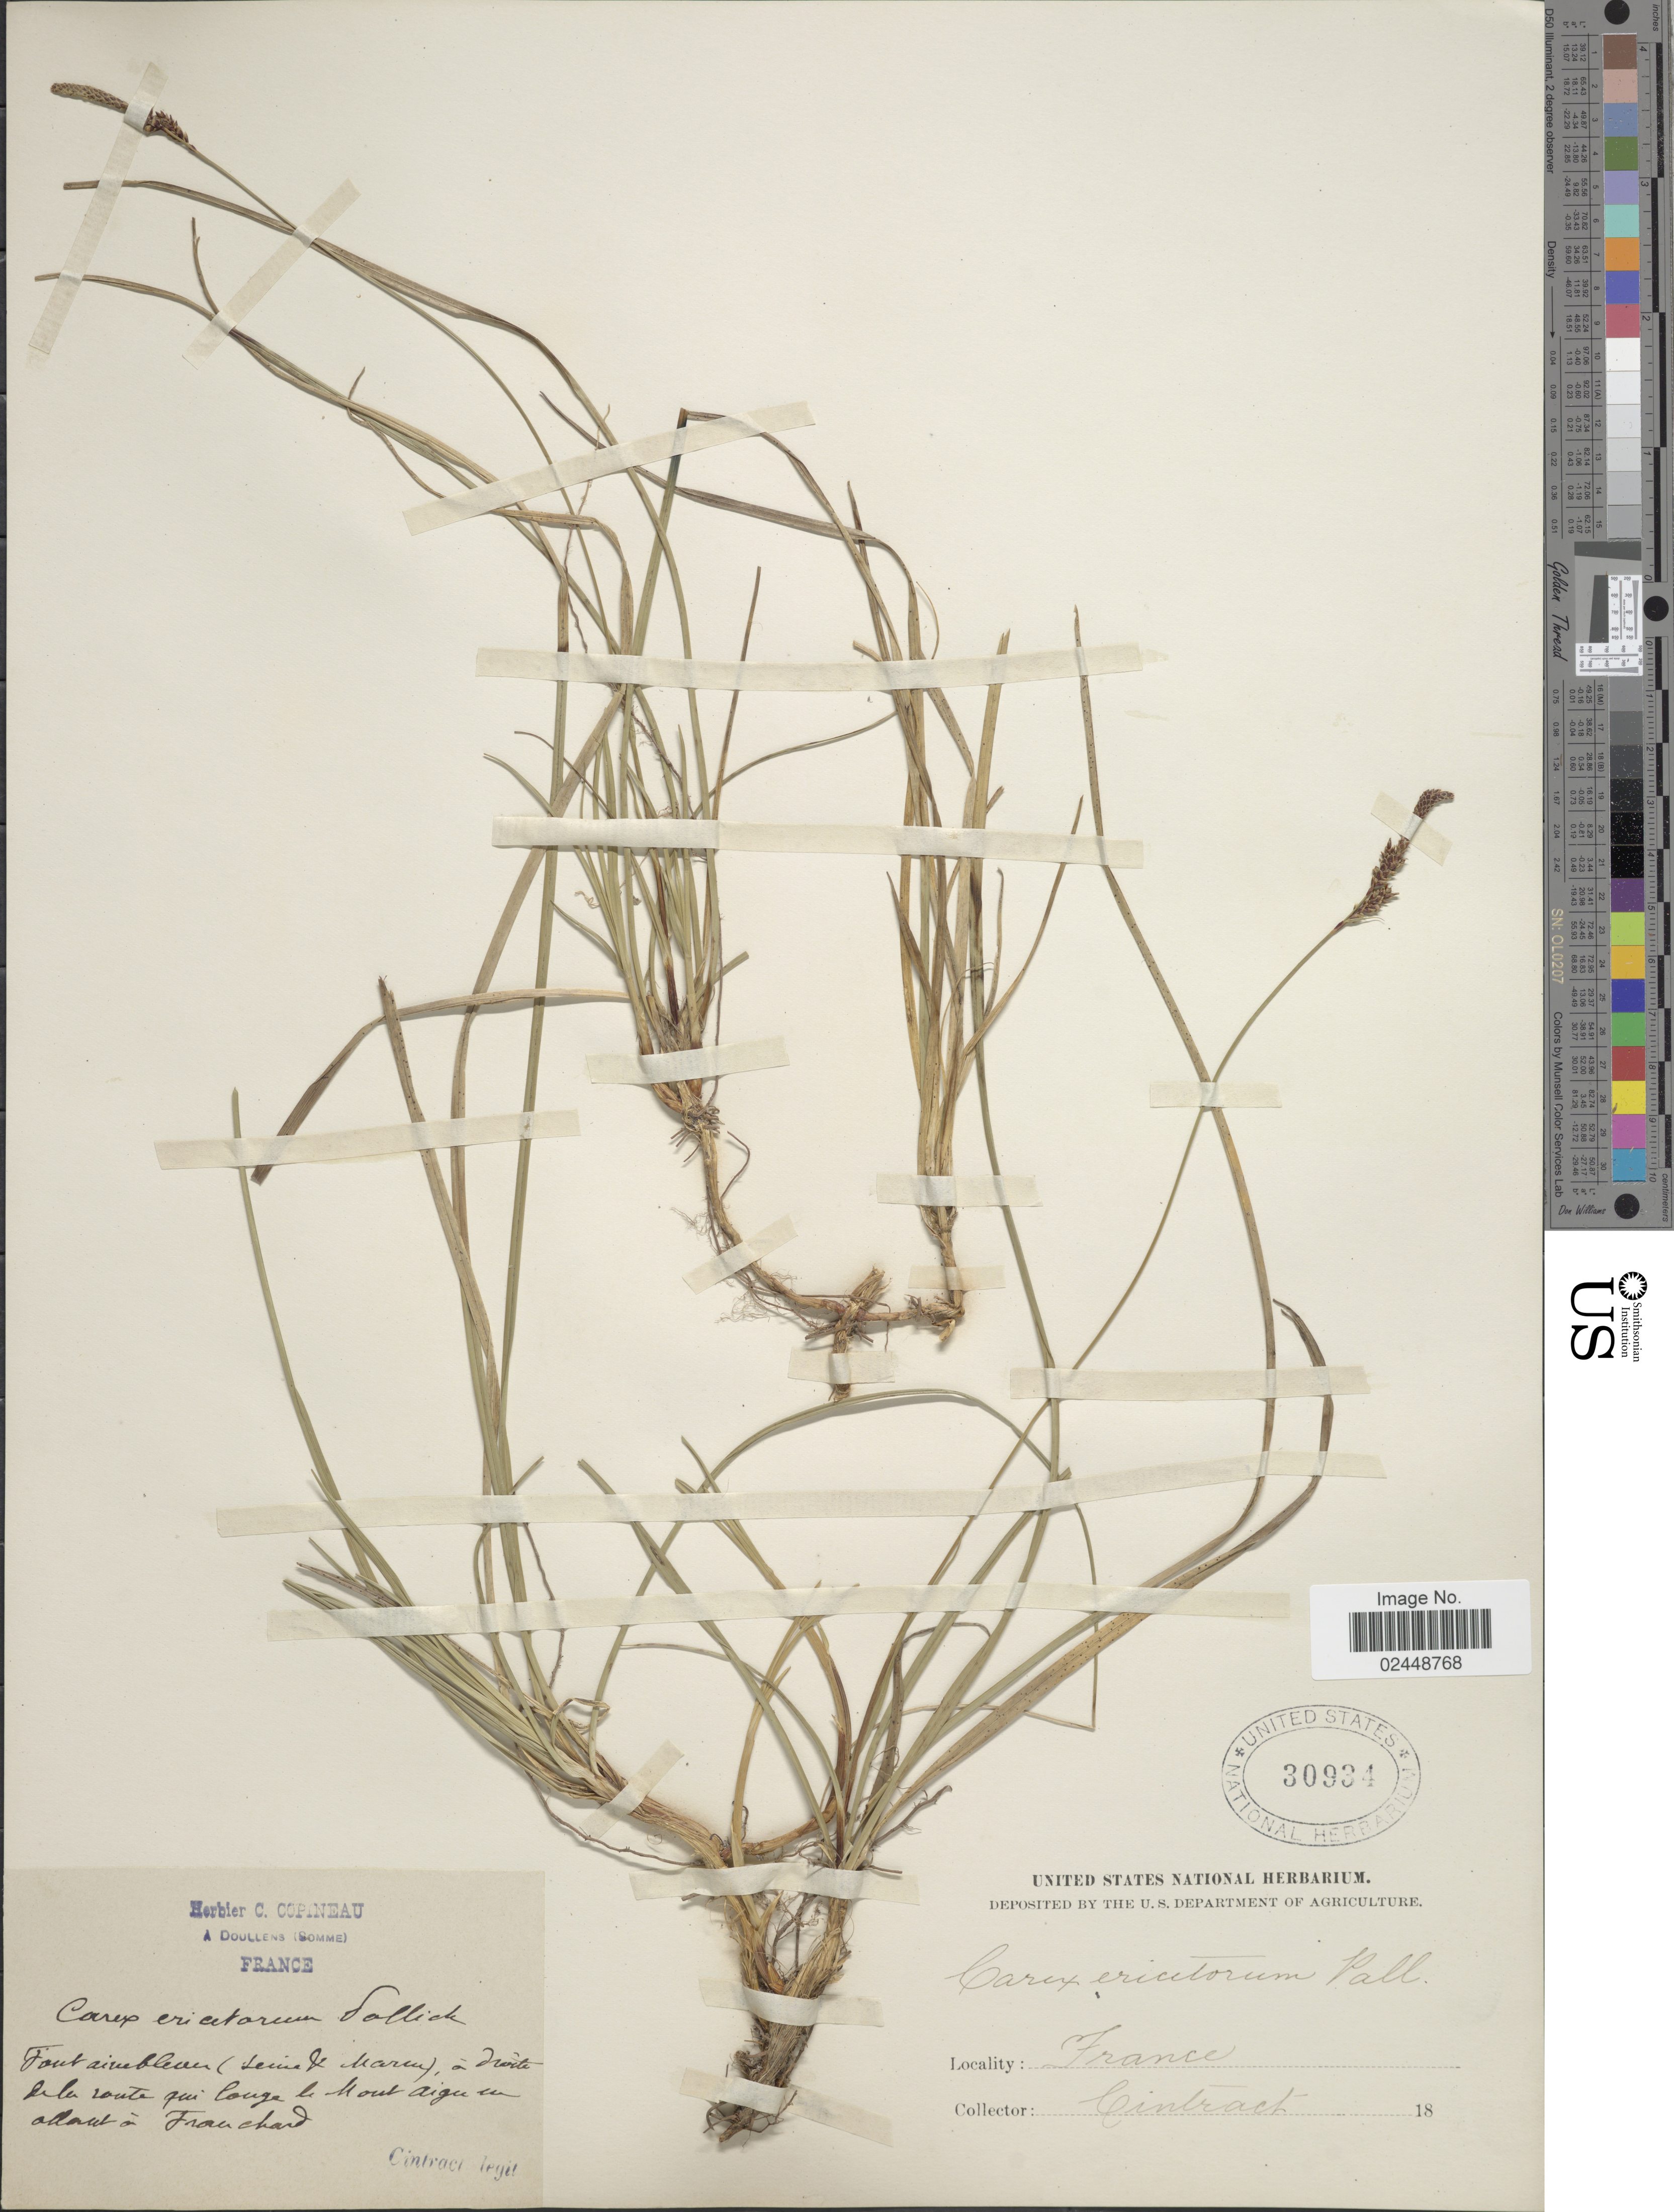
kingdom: Plantae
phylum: Tracheophyta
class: Liliopsida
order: Poales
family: Cyperaceae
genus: Carex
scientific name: Carex ericetorum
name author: Pollich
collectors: Cintract, --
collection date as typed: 18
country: France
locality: Fontainebleau (Seine & Marne), à droite de la route qui longe le Mont Aigu en allant à Franchard.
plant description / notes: Corrected "Fontainebleau (siene de Marcu), a droite inla route qui lange le Hout Aigen een attaut a Franchard" to "Fontainebleau (Seine & Marne), à droite de la route qui longe le Mont Aigu en allant à Franchard."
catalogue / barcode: US 30934